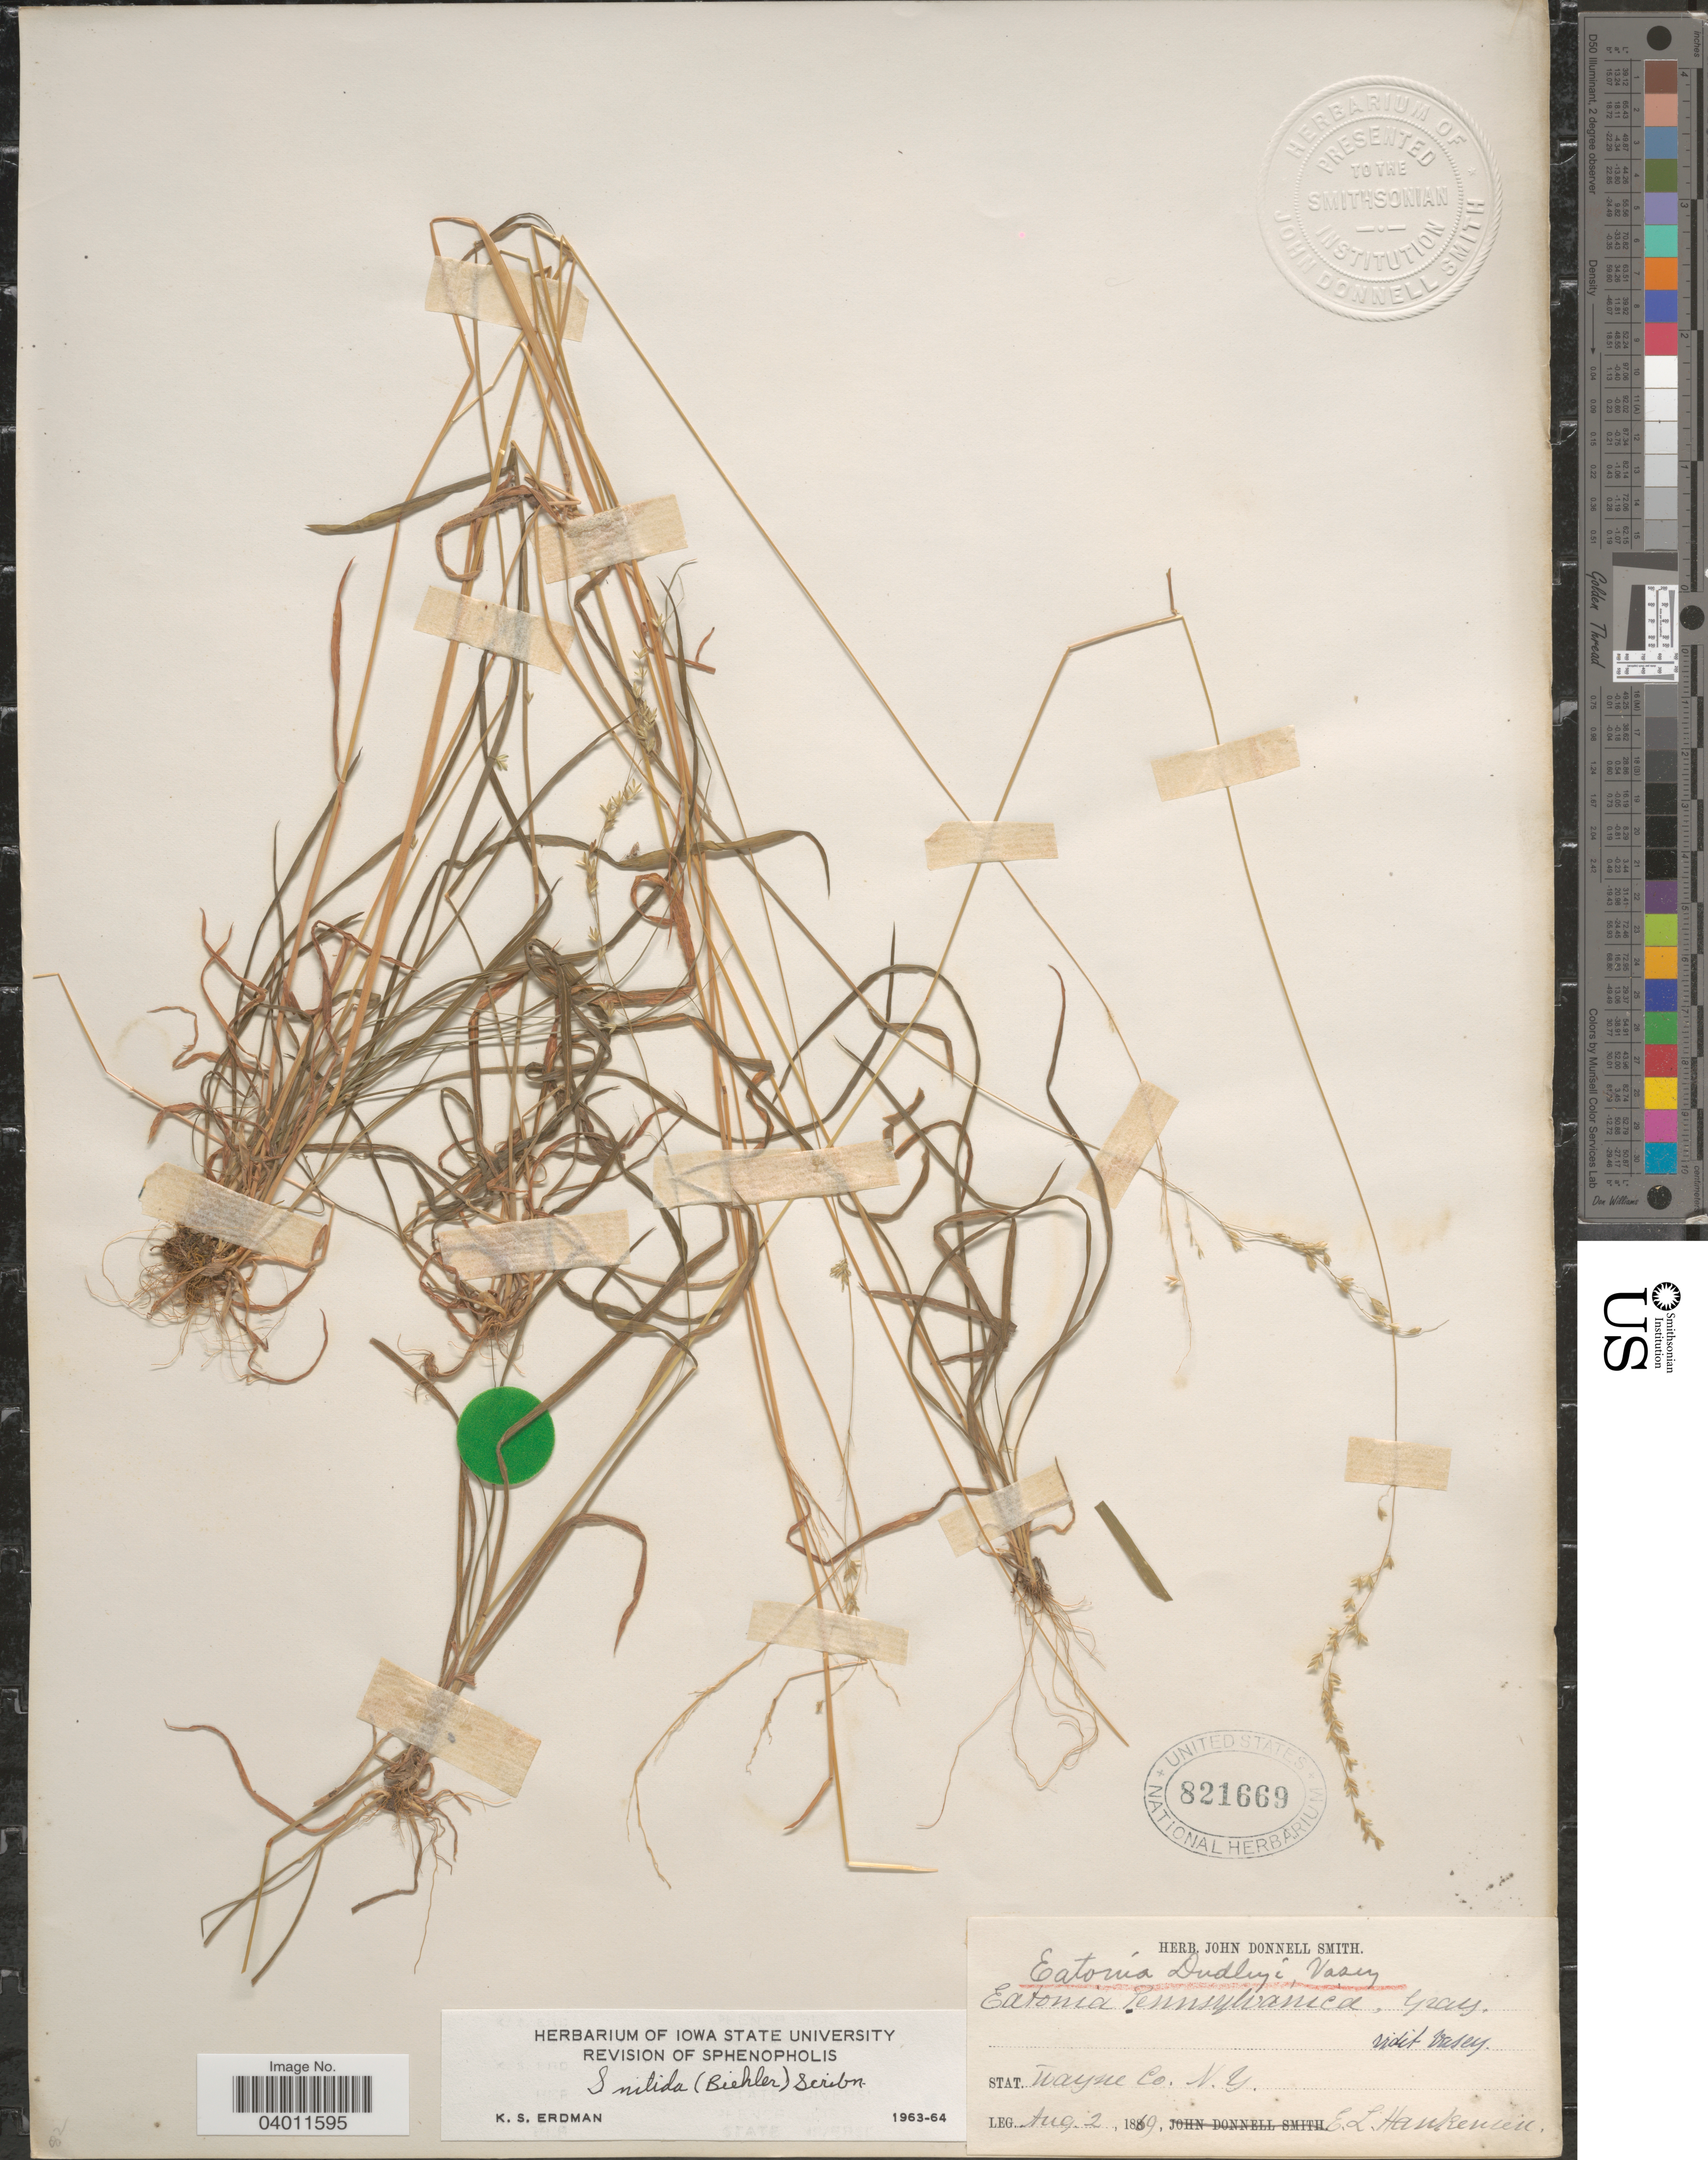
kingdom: Plantae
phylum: Tracheophyta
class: Liliopsida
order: Poales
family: Poaceae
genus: Sphenopholis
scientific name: Sphenopholis nitida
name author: (Biehler) Scribn.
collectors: E. Hankenson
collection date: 1869-08-02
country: United States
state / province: New York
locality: Stat. Wayne Co.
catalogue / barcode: US 821669